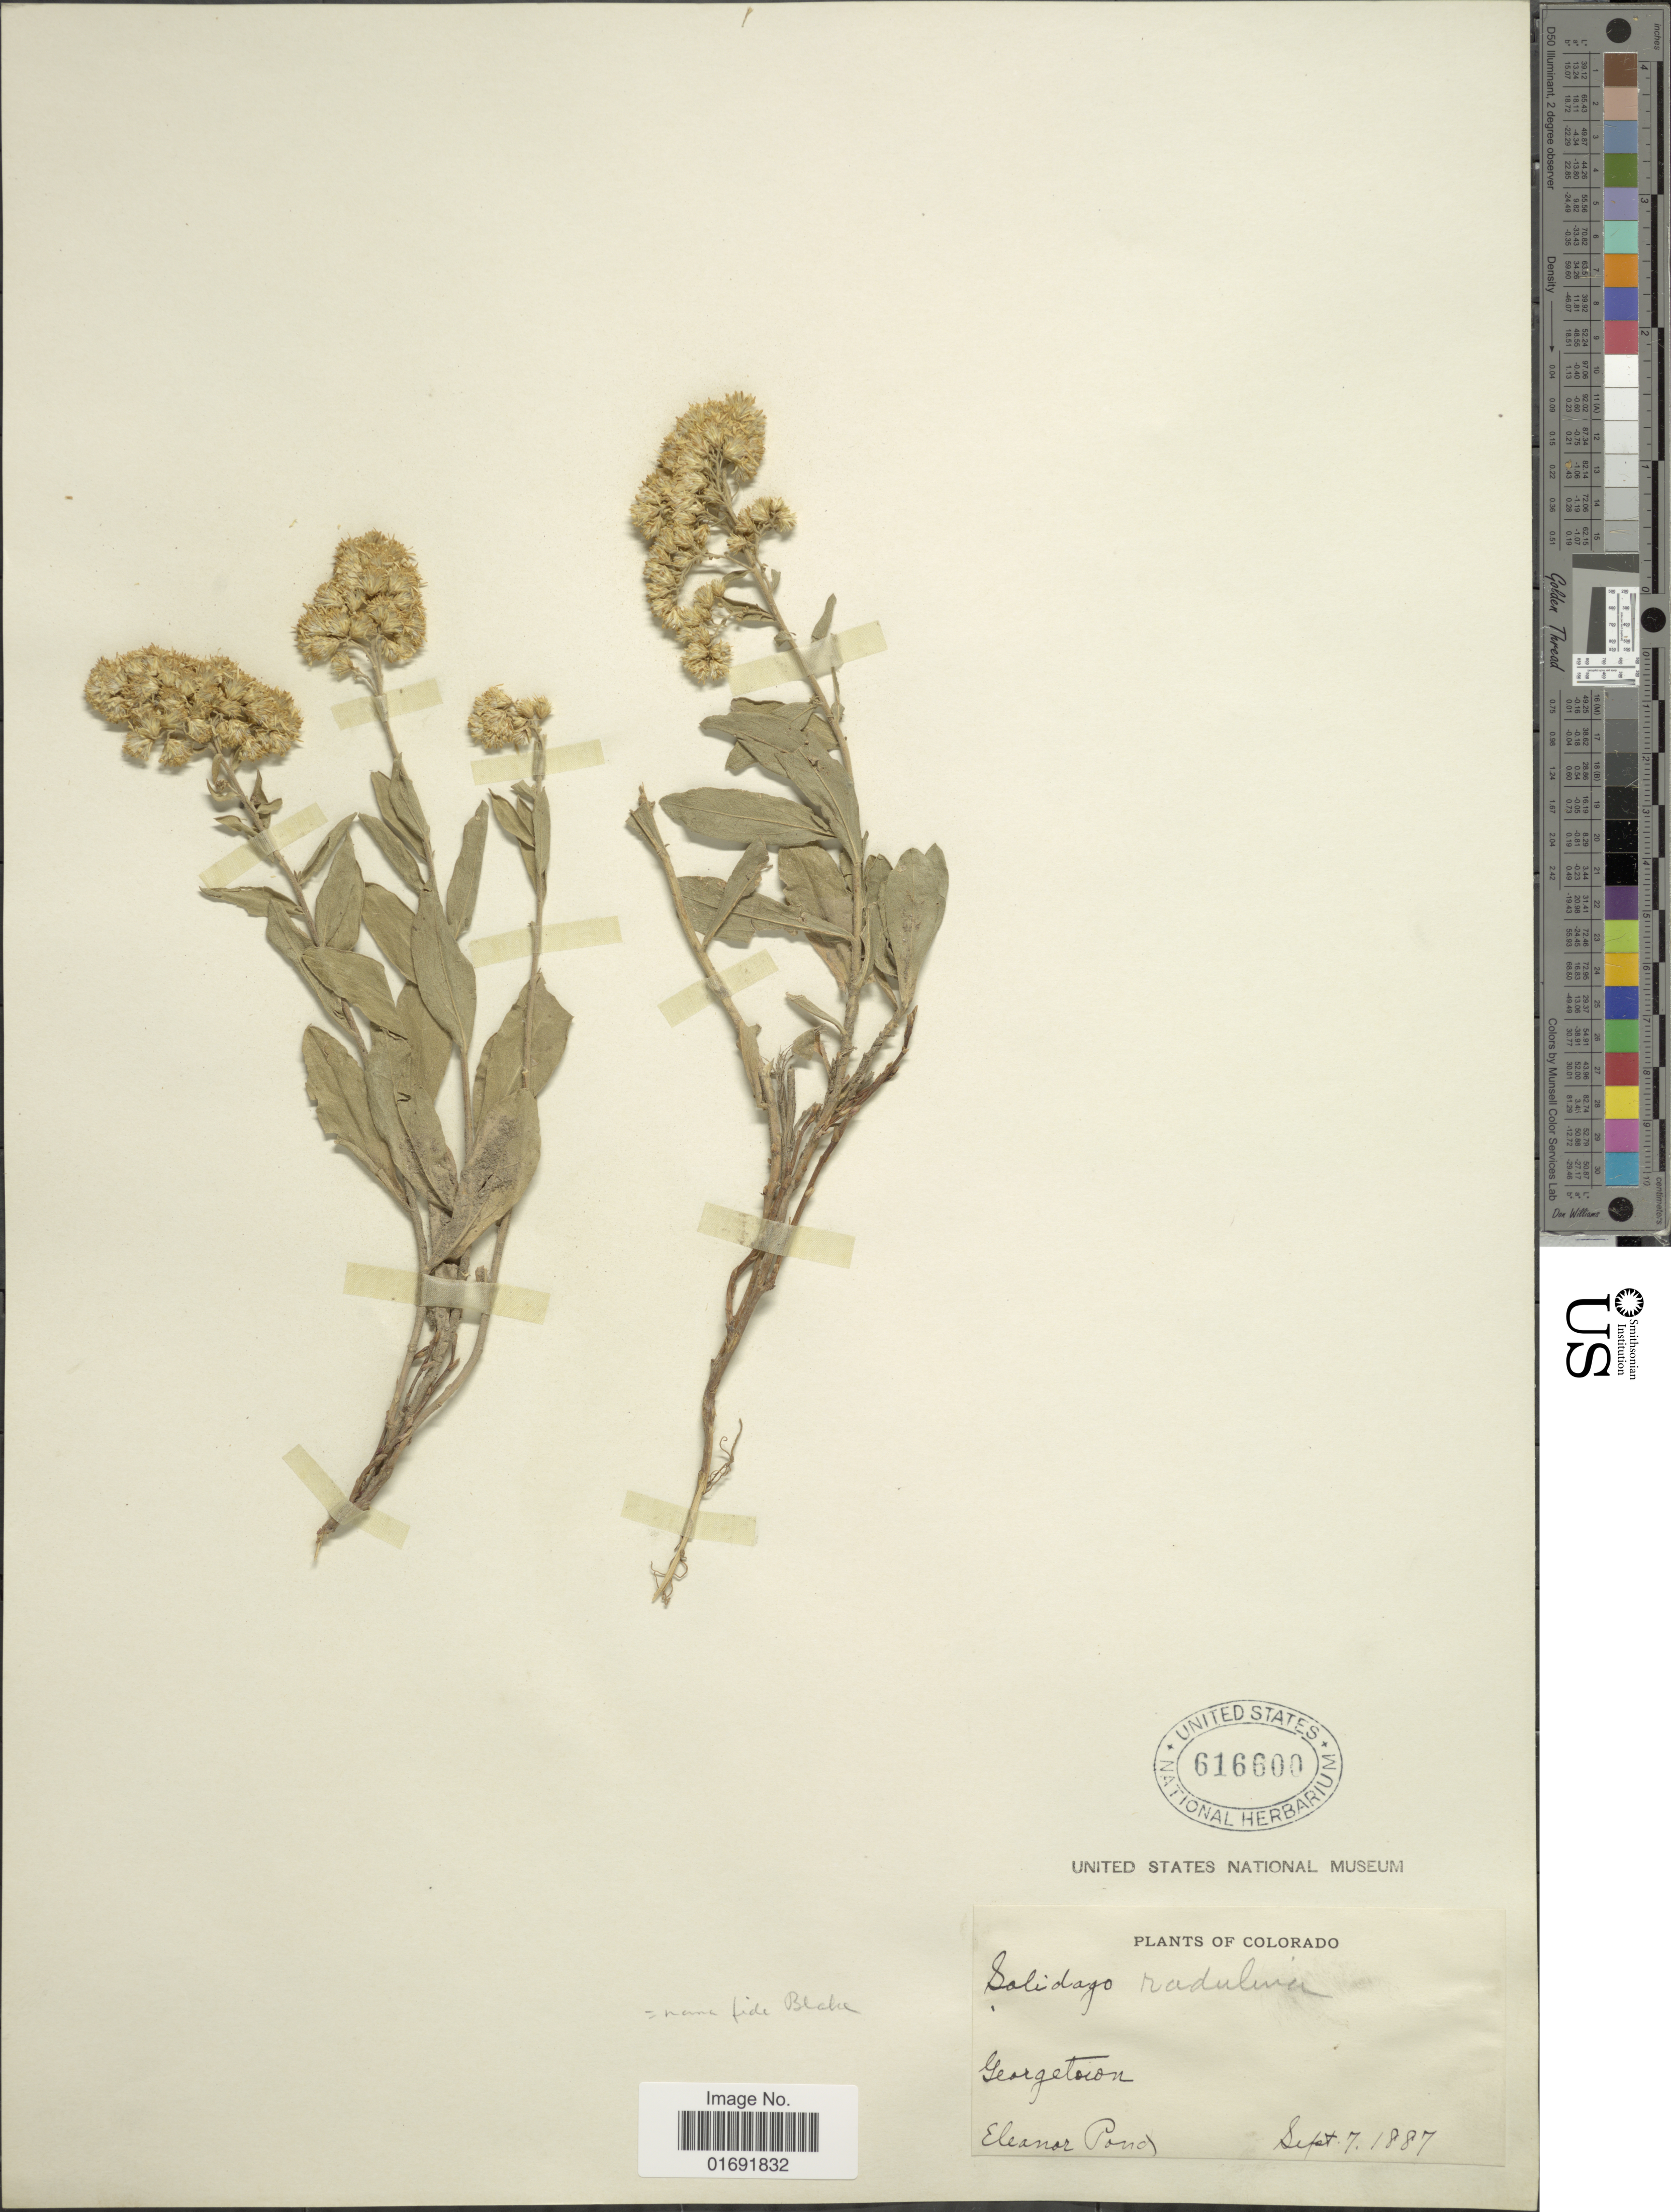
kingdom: Plantae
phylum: Tracheophyta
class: Magnoliopsida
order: Asterales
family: Asteraceae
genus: Solidago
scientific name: Solidago sp.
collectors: E. Pond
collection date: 1887-09-07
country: United States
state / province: Colorado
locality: Georgetown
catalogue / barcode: US 616600